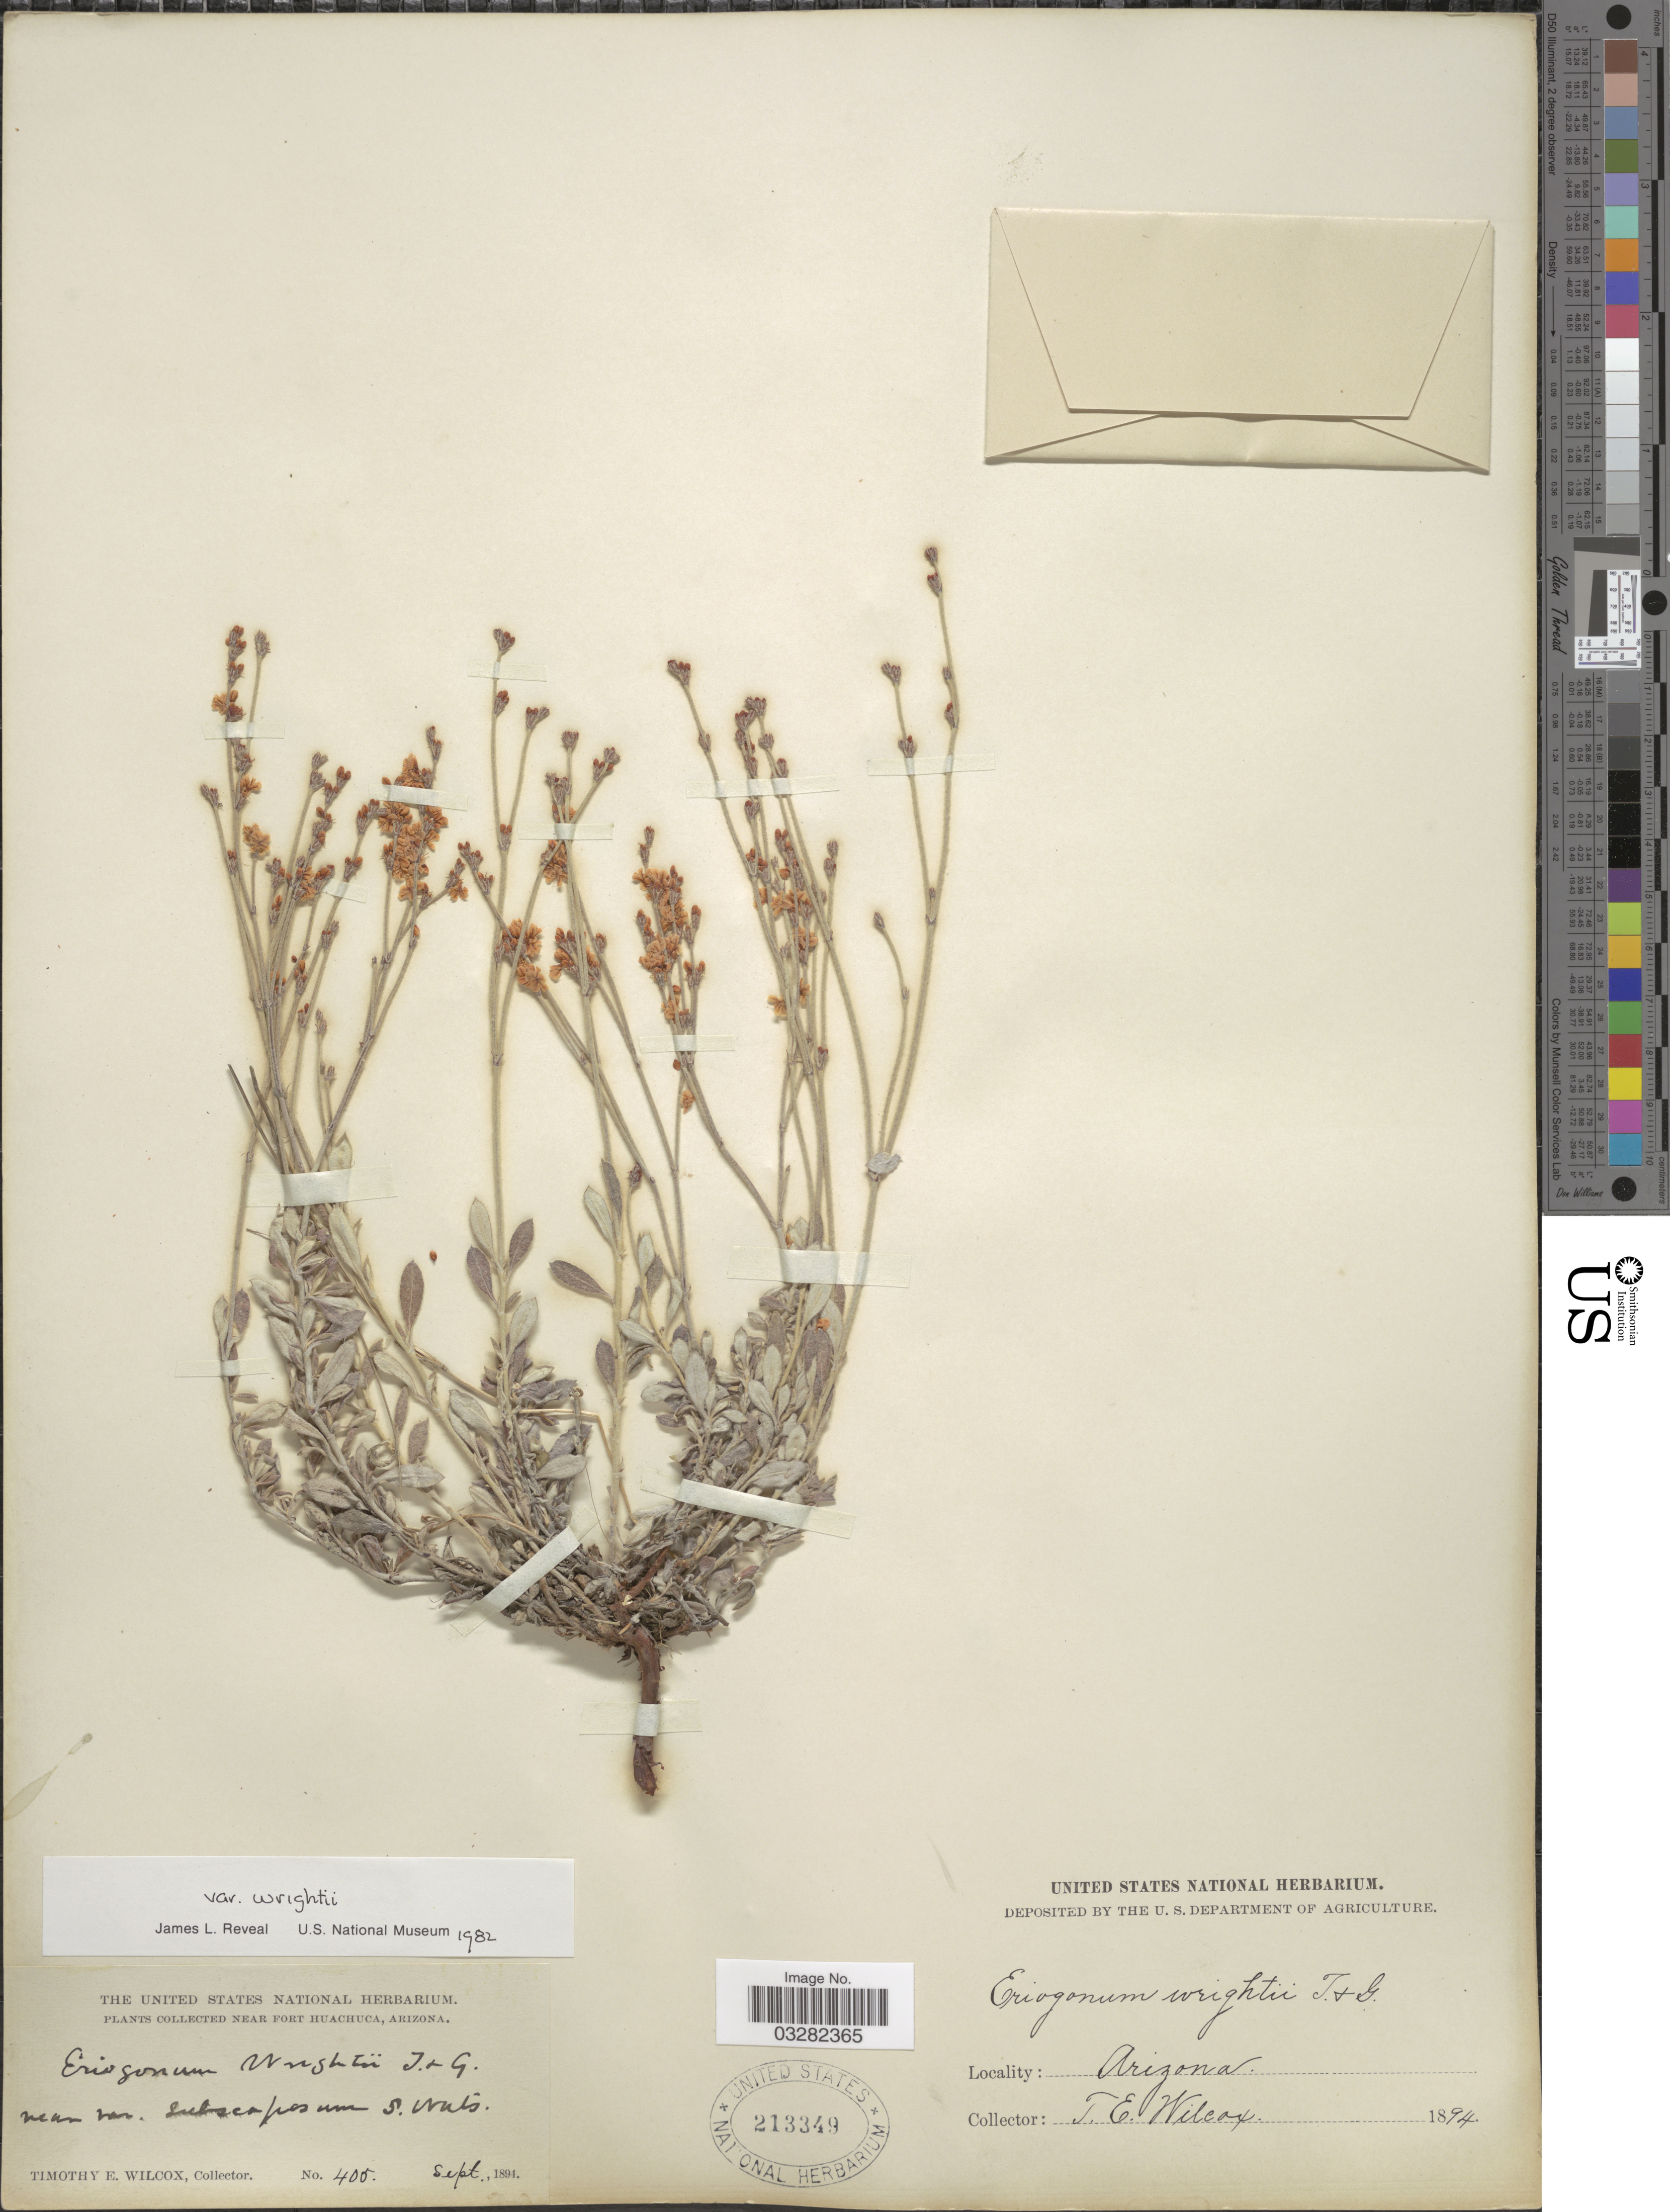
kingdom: Plantae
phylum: Tracheophyta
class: Magnoliopsida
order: Caryophyllales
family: Polygonaceae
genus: Eriogonum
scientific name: Eriogonum wrightii var. wrightii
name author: Torr. ex Benth.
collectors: T. E. Wilcox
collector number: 405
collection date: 1894-09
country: United States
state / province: Arizona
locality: Near Fort Huachuca.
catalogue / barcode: US 213349